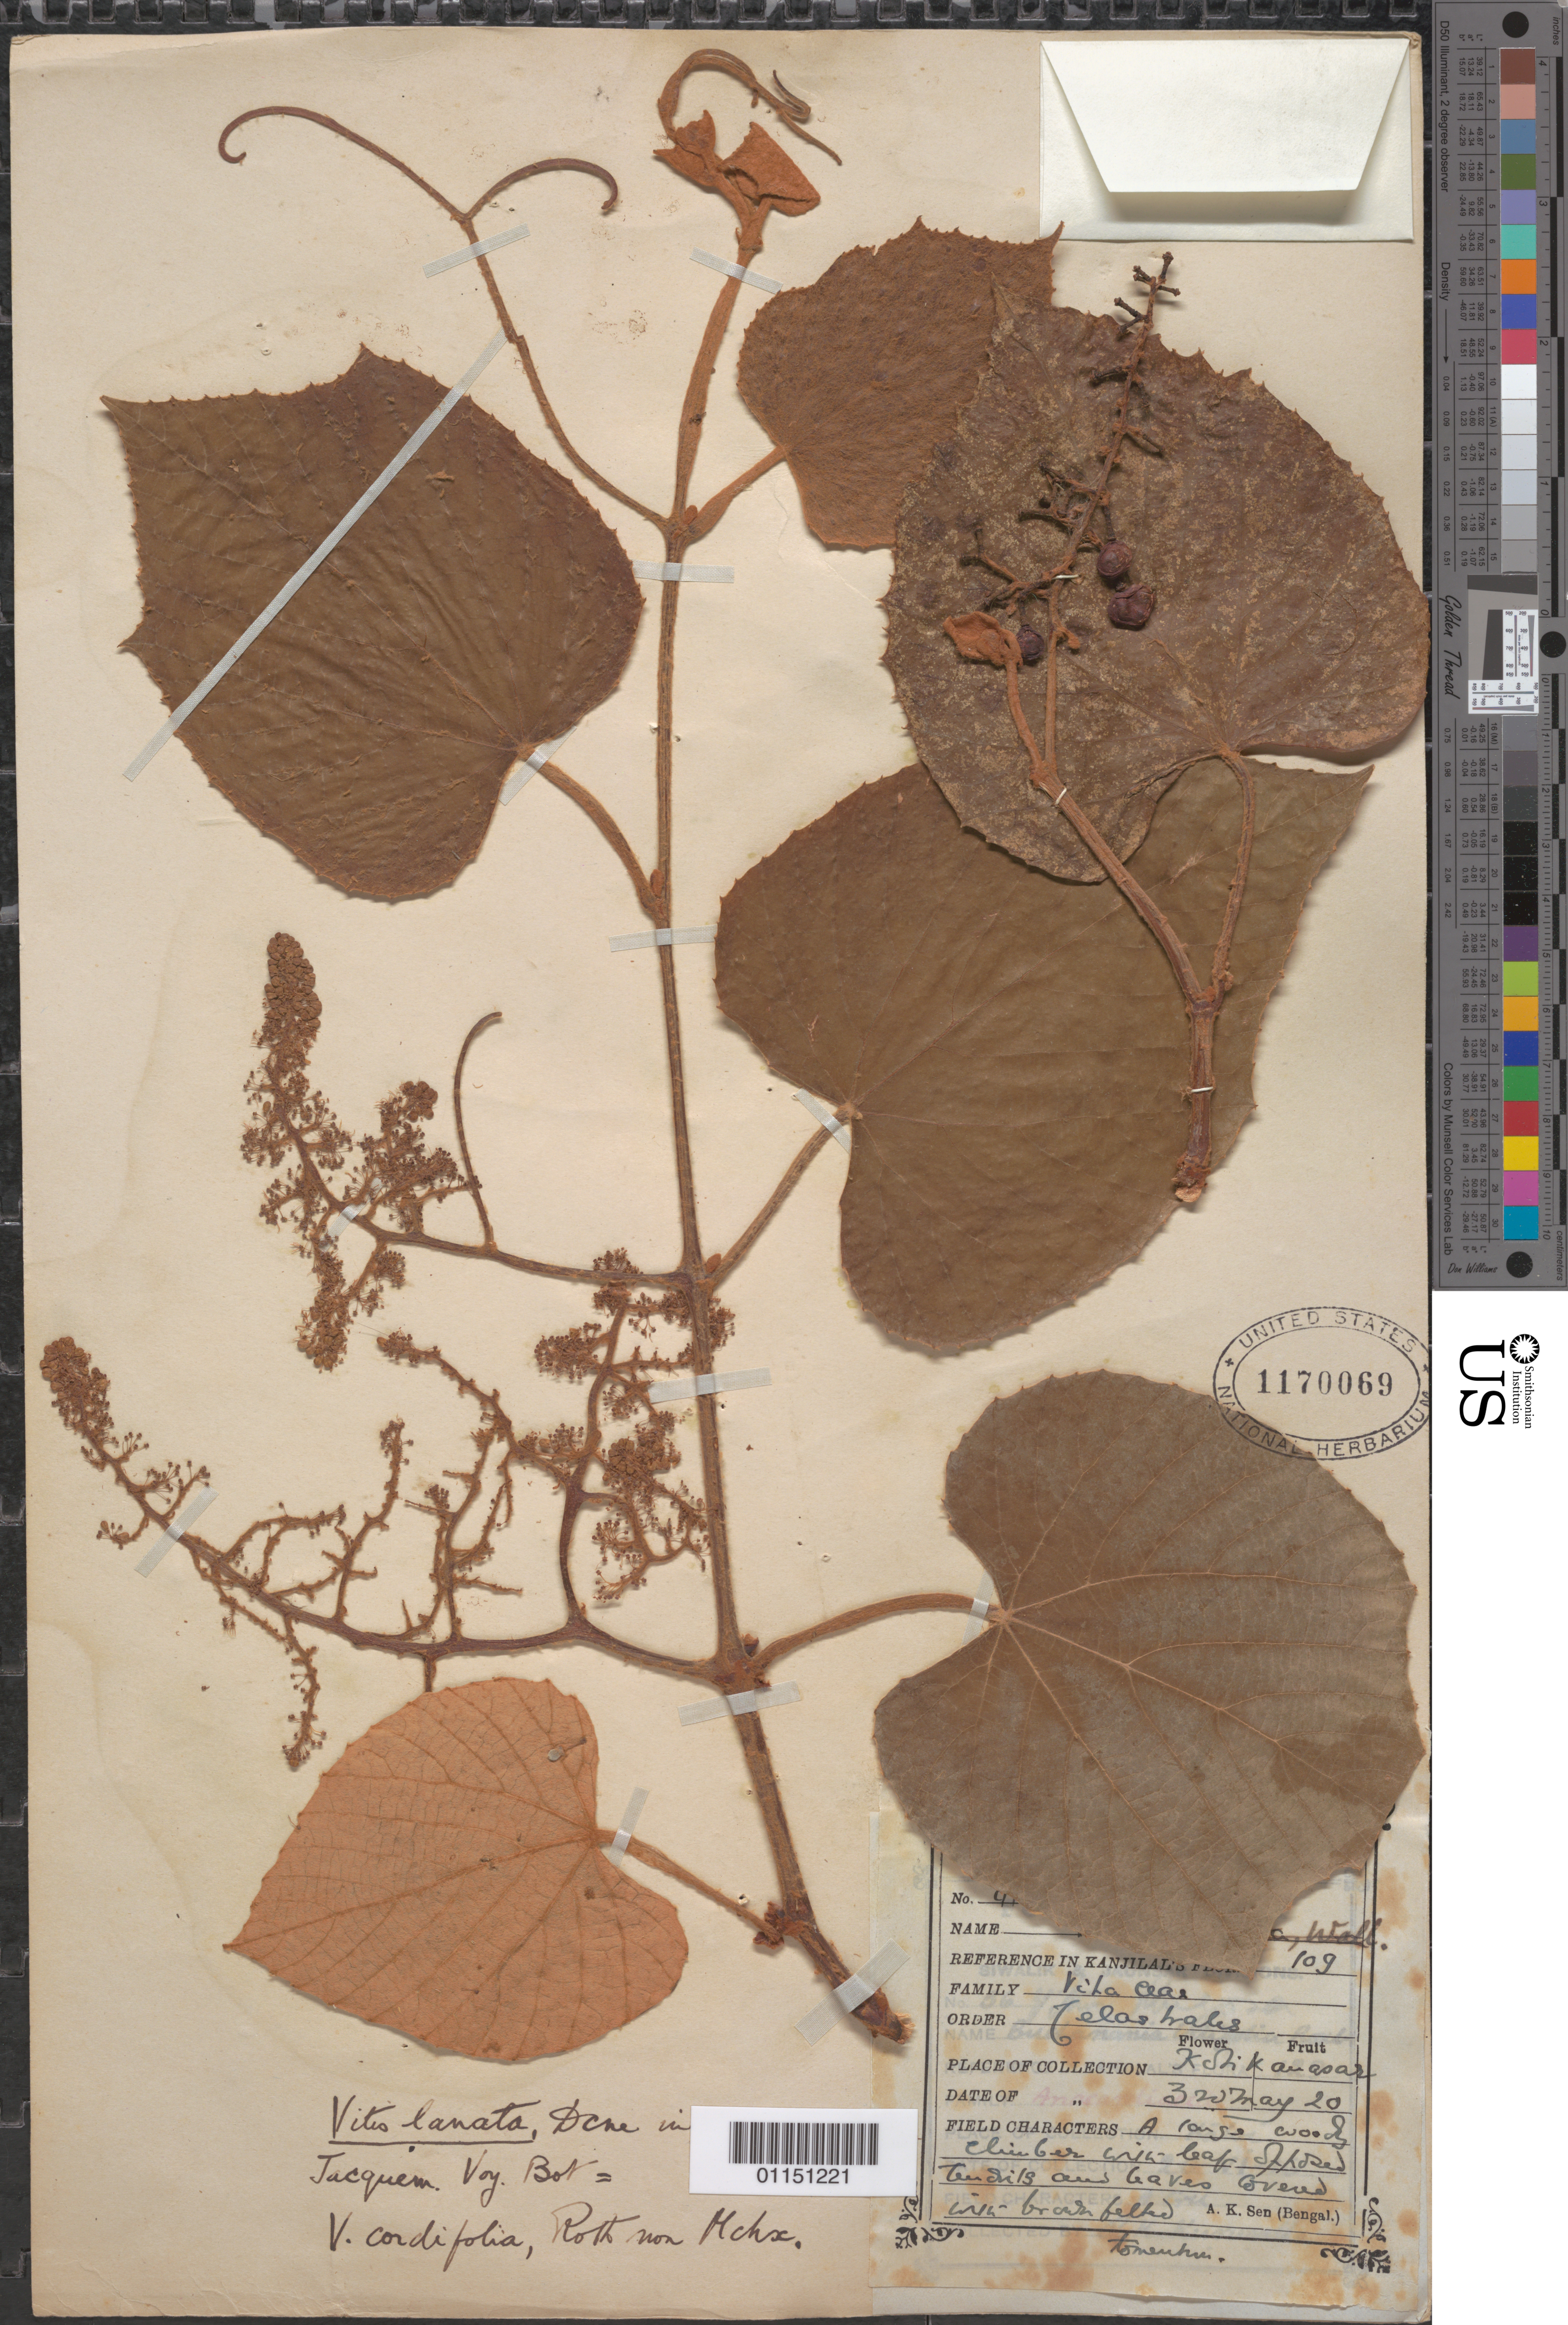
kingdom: Plantae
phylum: Tracheophyta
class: Magnoliopsida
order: Vitales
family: Vitaceae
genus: Vitis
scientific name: Vitis lanata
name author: Roxb.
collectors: A. Sen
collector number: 41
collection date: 1920-05-03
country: India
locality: Siwalik & Jaunsar Divisions.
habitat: Climber.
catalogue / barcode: US 1170069